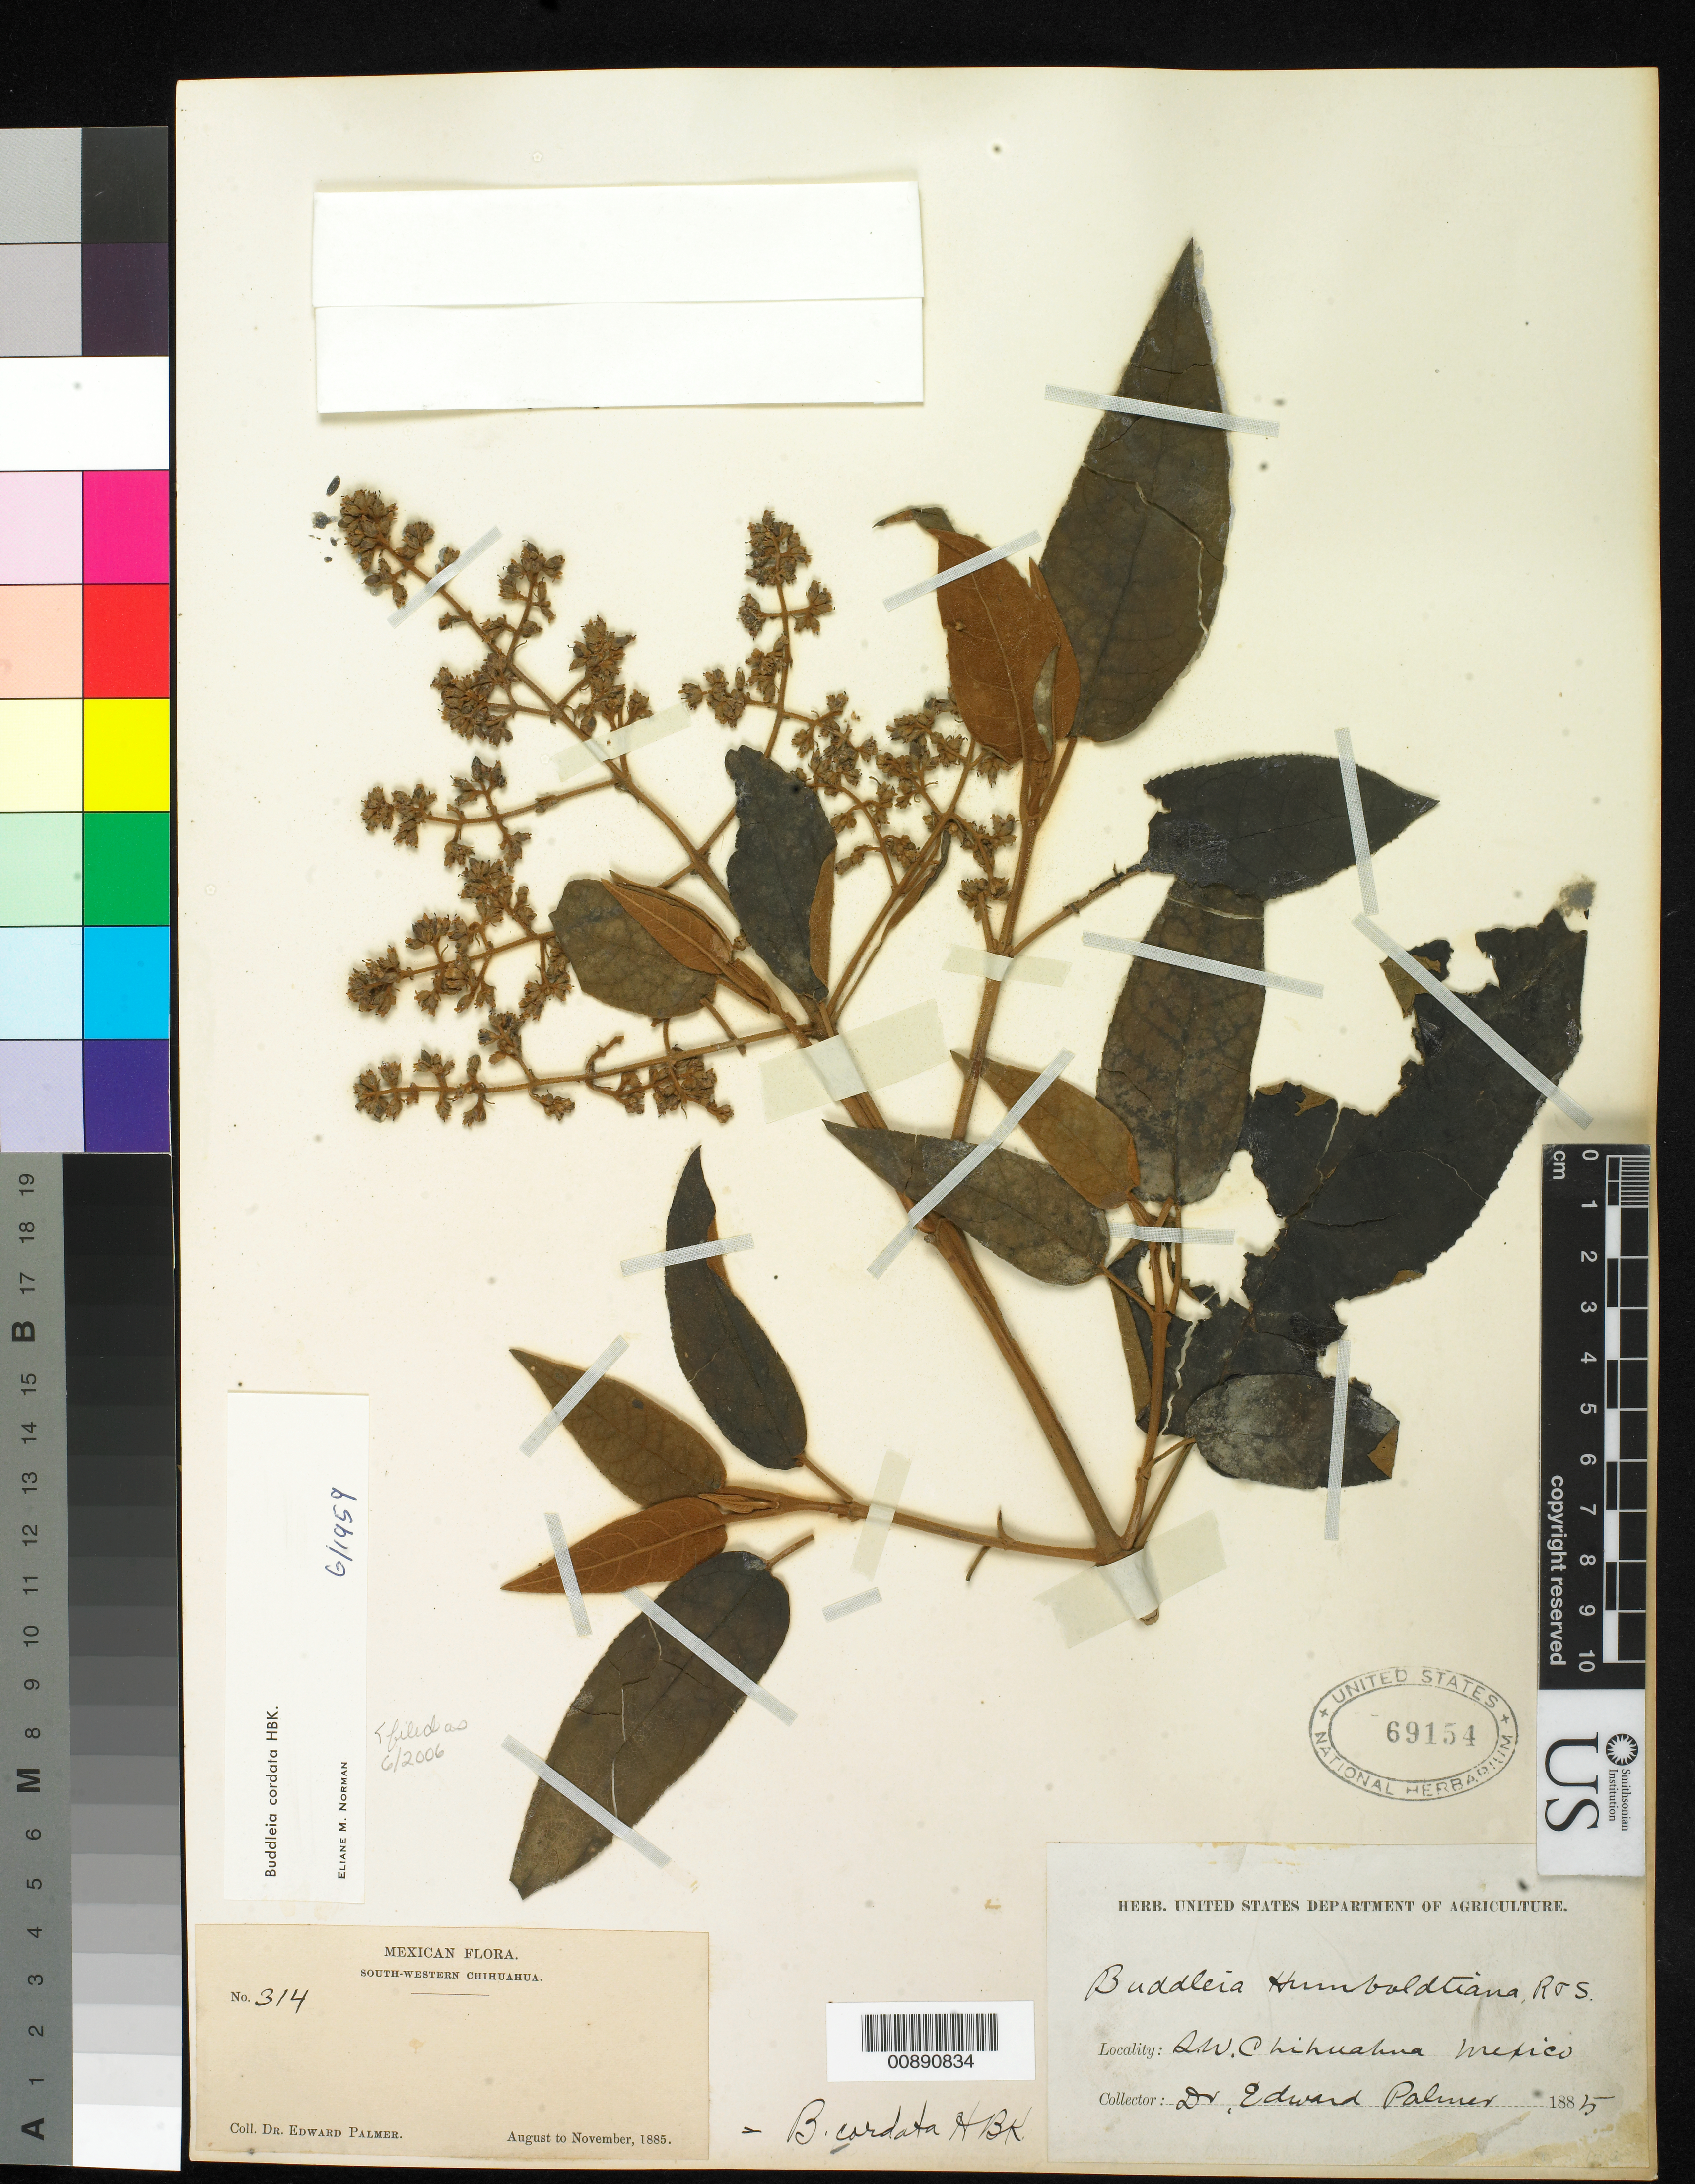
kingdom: Plantae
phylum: Tracheophyta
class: Magnoliopsida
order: Lamiales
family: Scrophulariaceae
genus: Buddleja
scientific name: Buddleja cordata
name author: Kunth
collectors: E. Palmer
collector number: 314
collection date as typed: Aug 1885 to -- Nov 1885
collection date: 1885-08/1885-11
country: Mexico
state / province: Chihuahua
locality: South-Western Chihuahua.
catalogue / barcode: US 69154